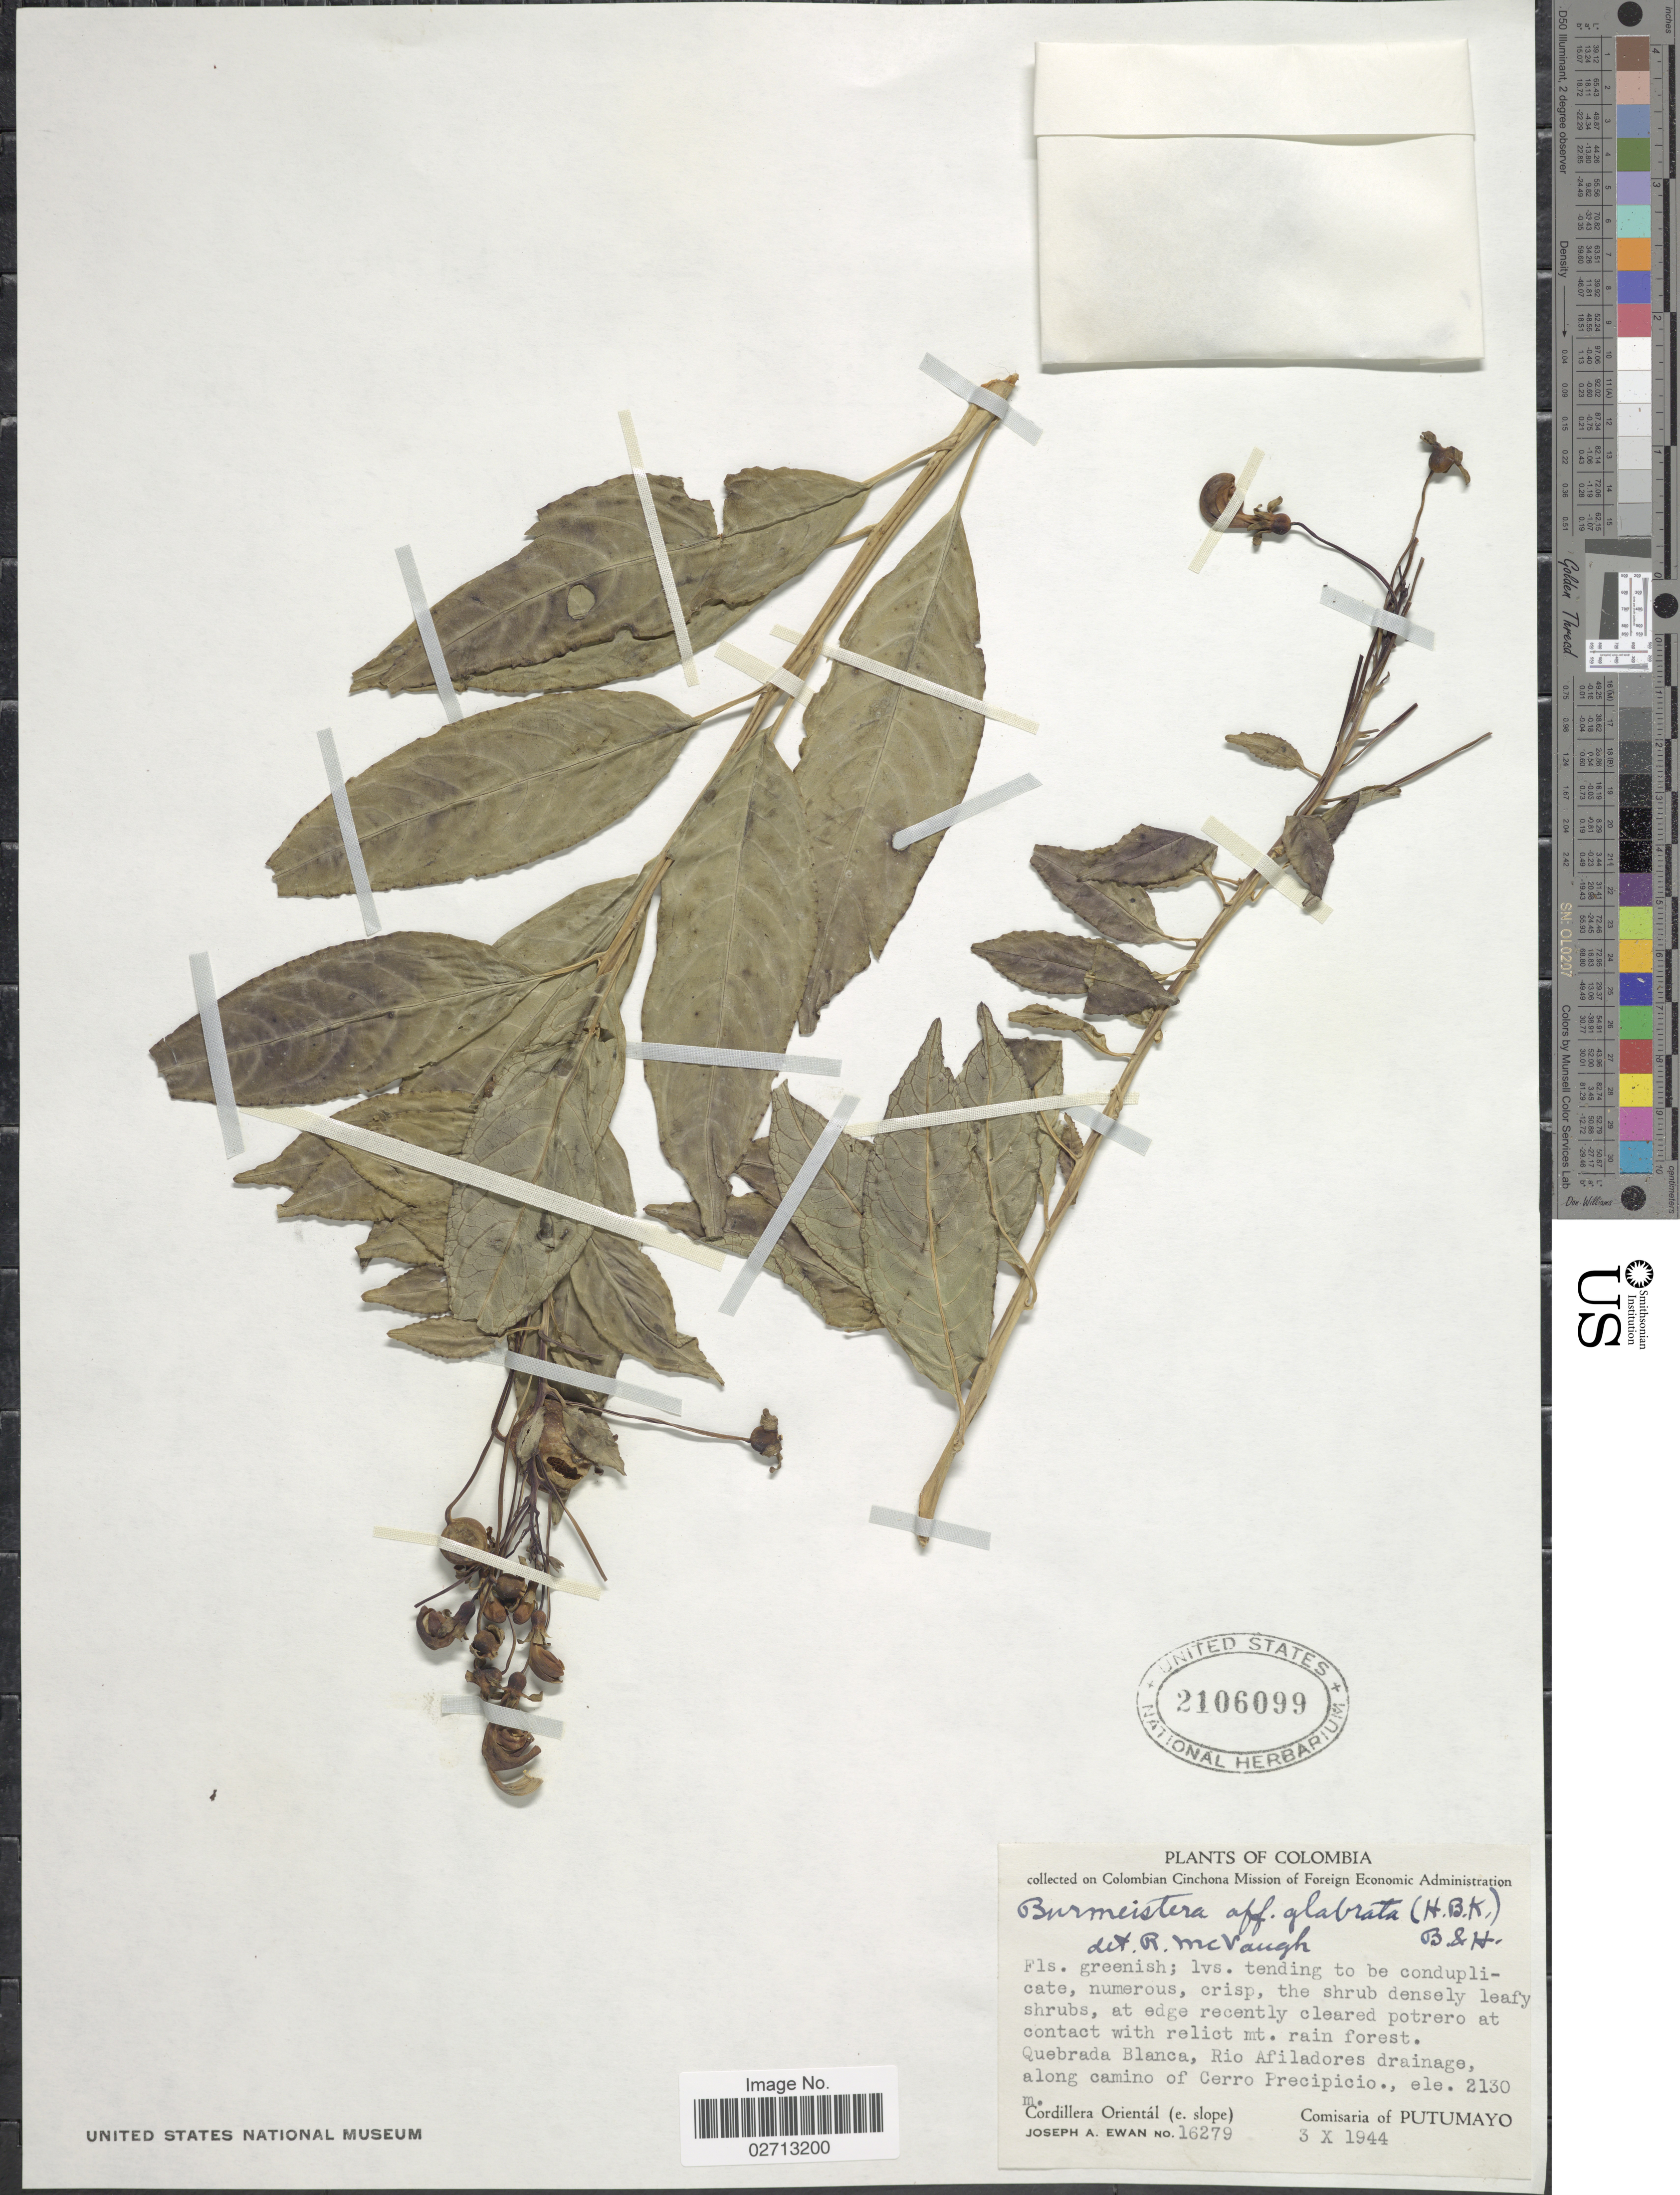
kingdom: Plantae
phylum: Tracheophyta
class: Magnoliopsida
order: Asterales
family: Campanulaceae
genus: Burmeistera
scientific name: Burmeistera glabrata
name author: (Kunth) Hook. f. ex B.D. Jacks.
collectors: J. A. Ewan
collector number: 16279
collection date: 1944-10-03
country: Colombia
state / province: Putumayo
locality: Quebrada Blanca, Rio Afiladores drainage, along camino of Cerro Precipicio. Cordillera Oriental (e. slope). Comisaria of Putumayo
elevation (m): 2130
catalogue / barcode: US 2106099